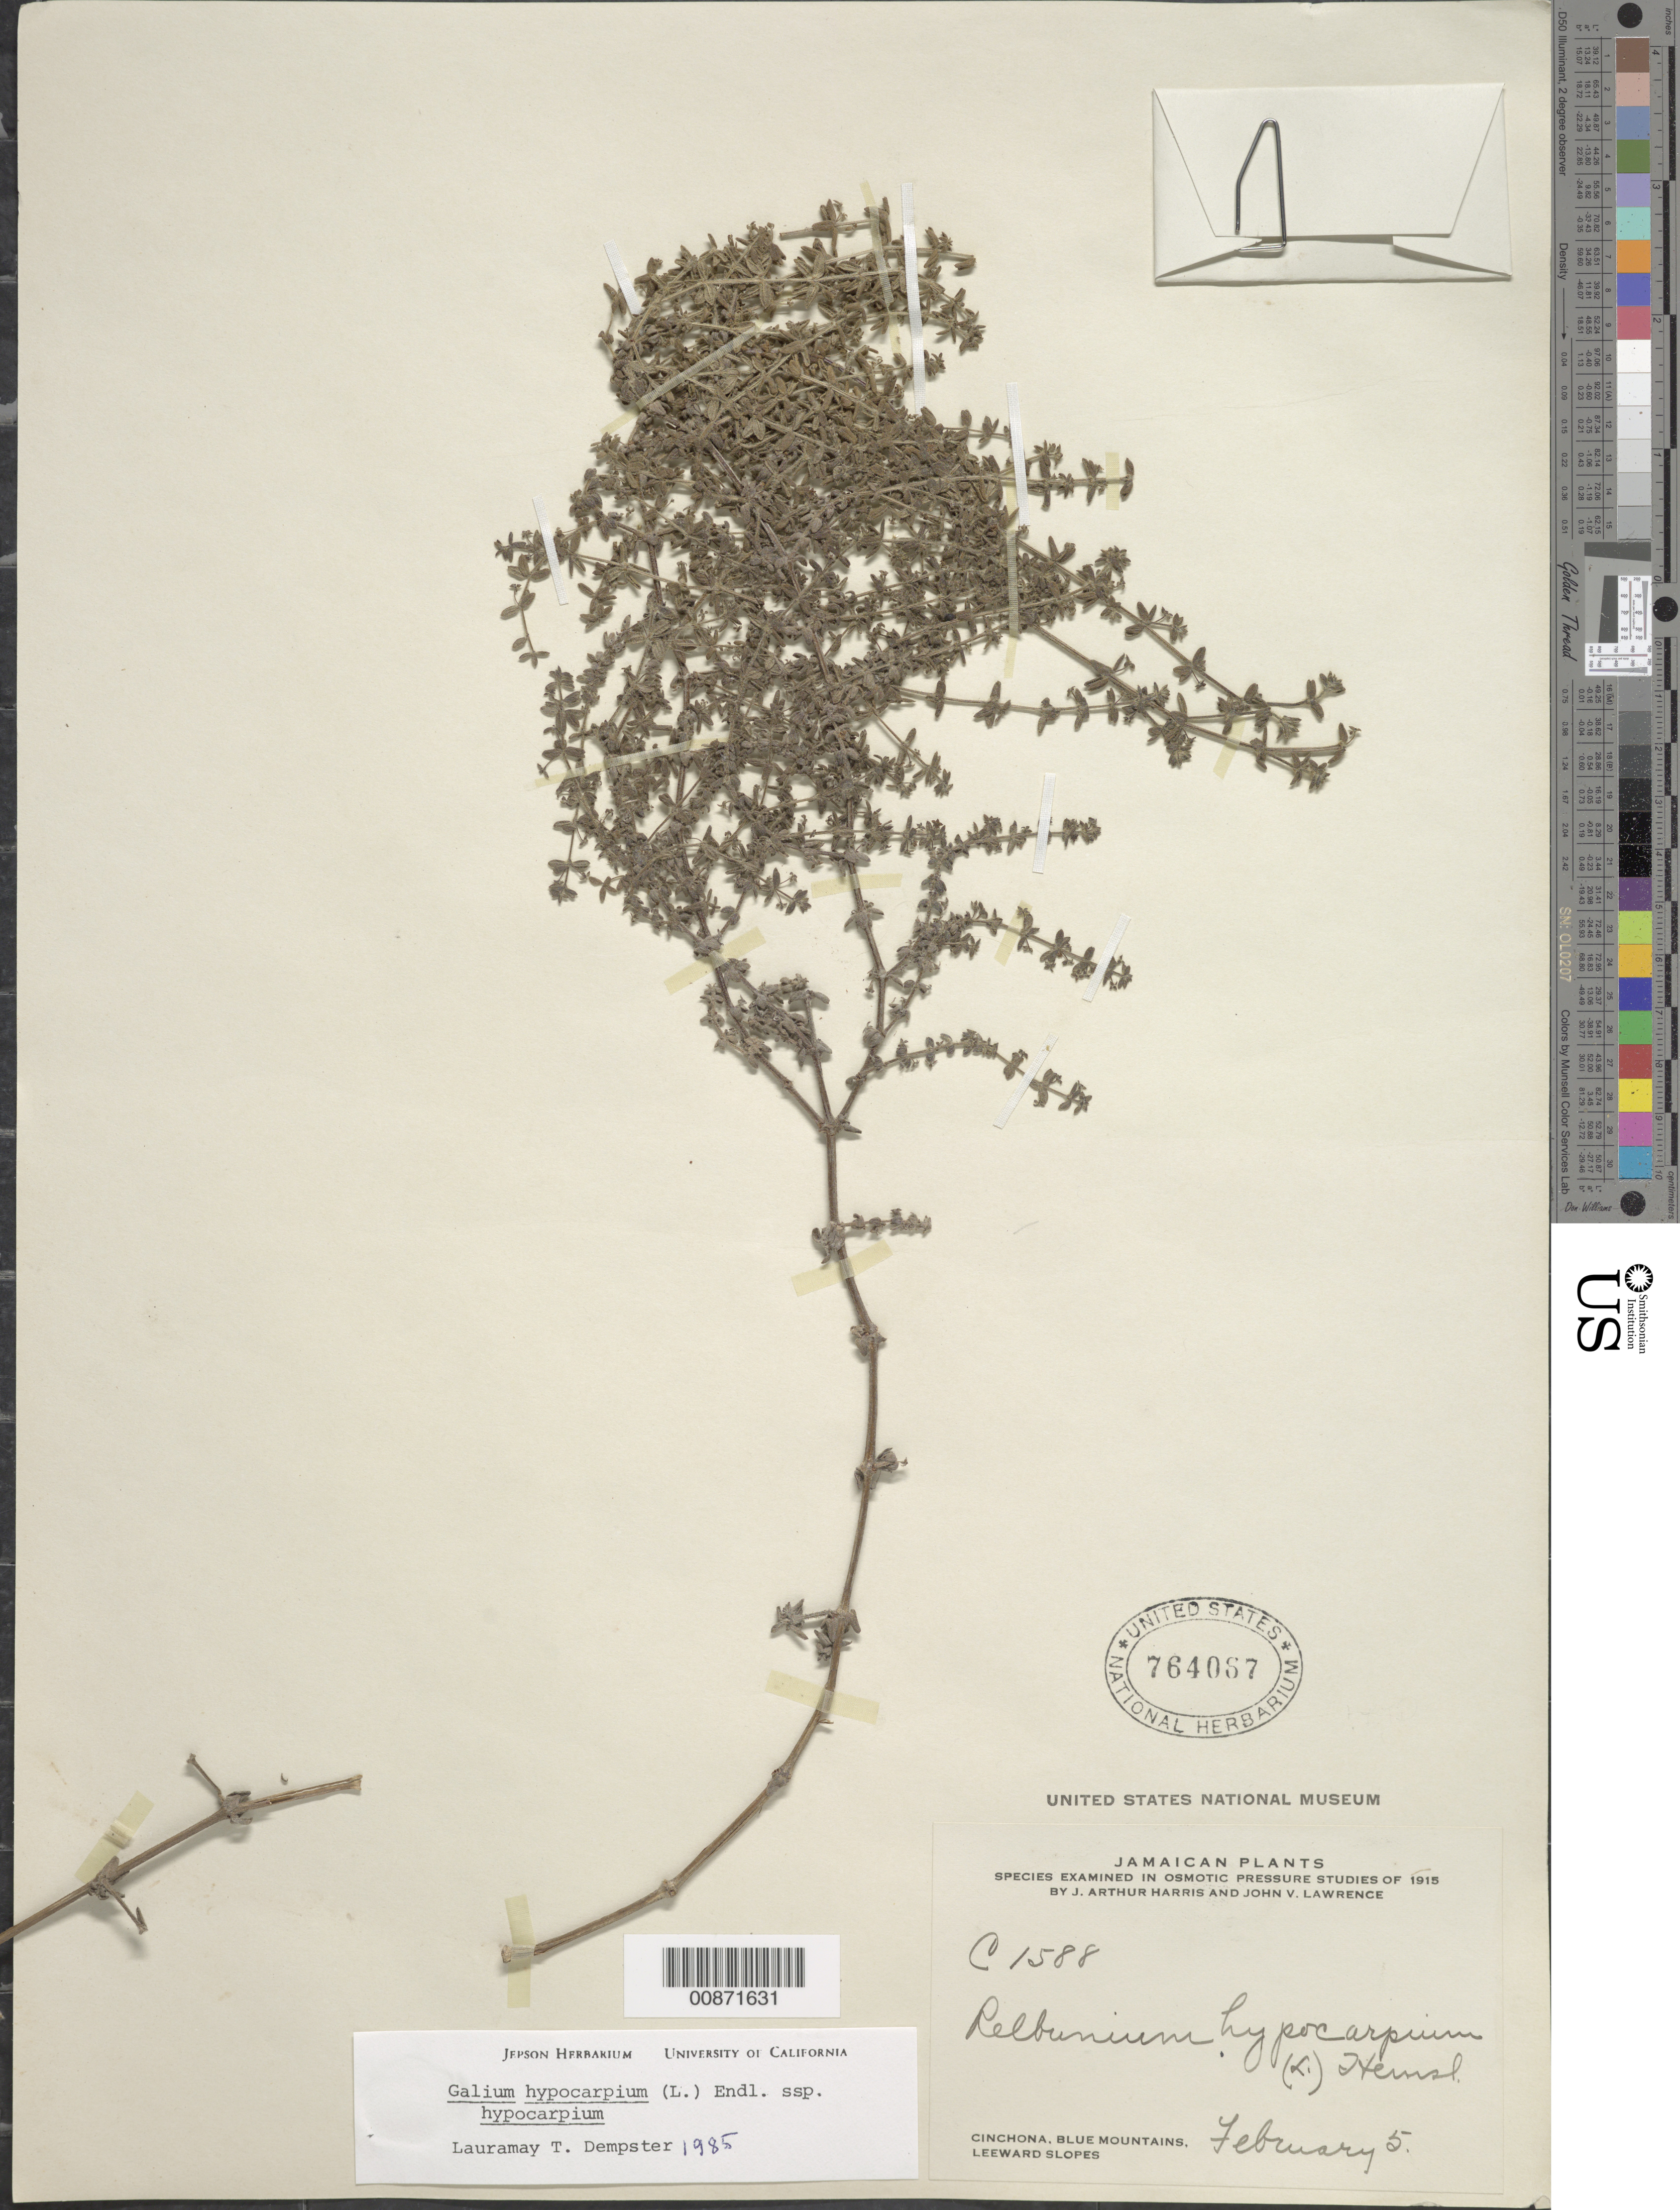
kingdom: Plantae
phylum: Tracheophyta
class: Magnoliopsida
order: Gentianales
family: Rubiaceae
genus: Galium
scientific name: Galium hypocarpium subsp. hypocarpium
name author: (L.) Endl. ex Griseb.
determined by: Dempster, L. T.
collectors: J. A. Harris & J. Lawrence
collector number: C 15088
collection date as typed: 05 Feb 1915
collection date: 1915-02-05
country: Jamaica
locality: Cinchona, Blue Mountains, leeward slopes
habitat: Montane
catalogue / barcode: US 764087